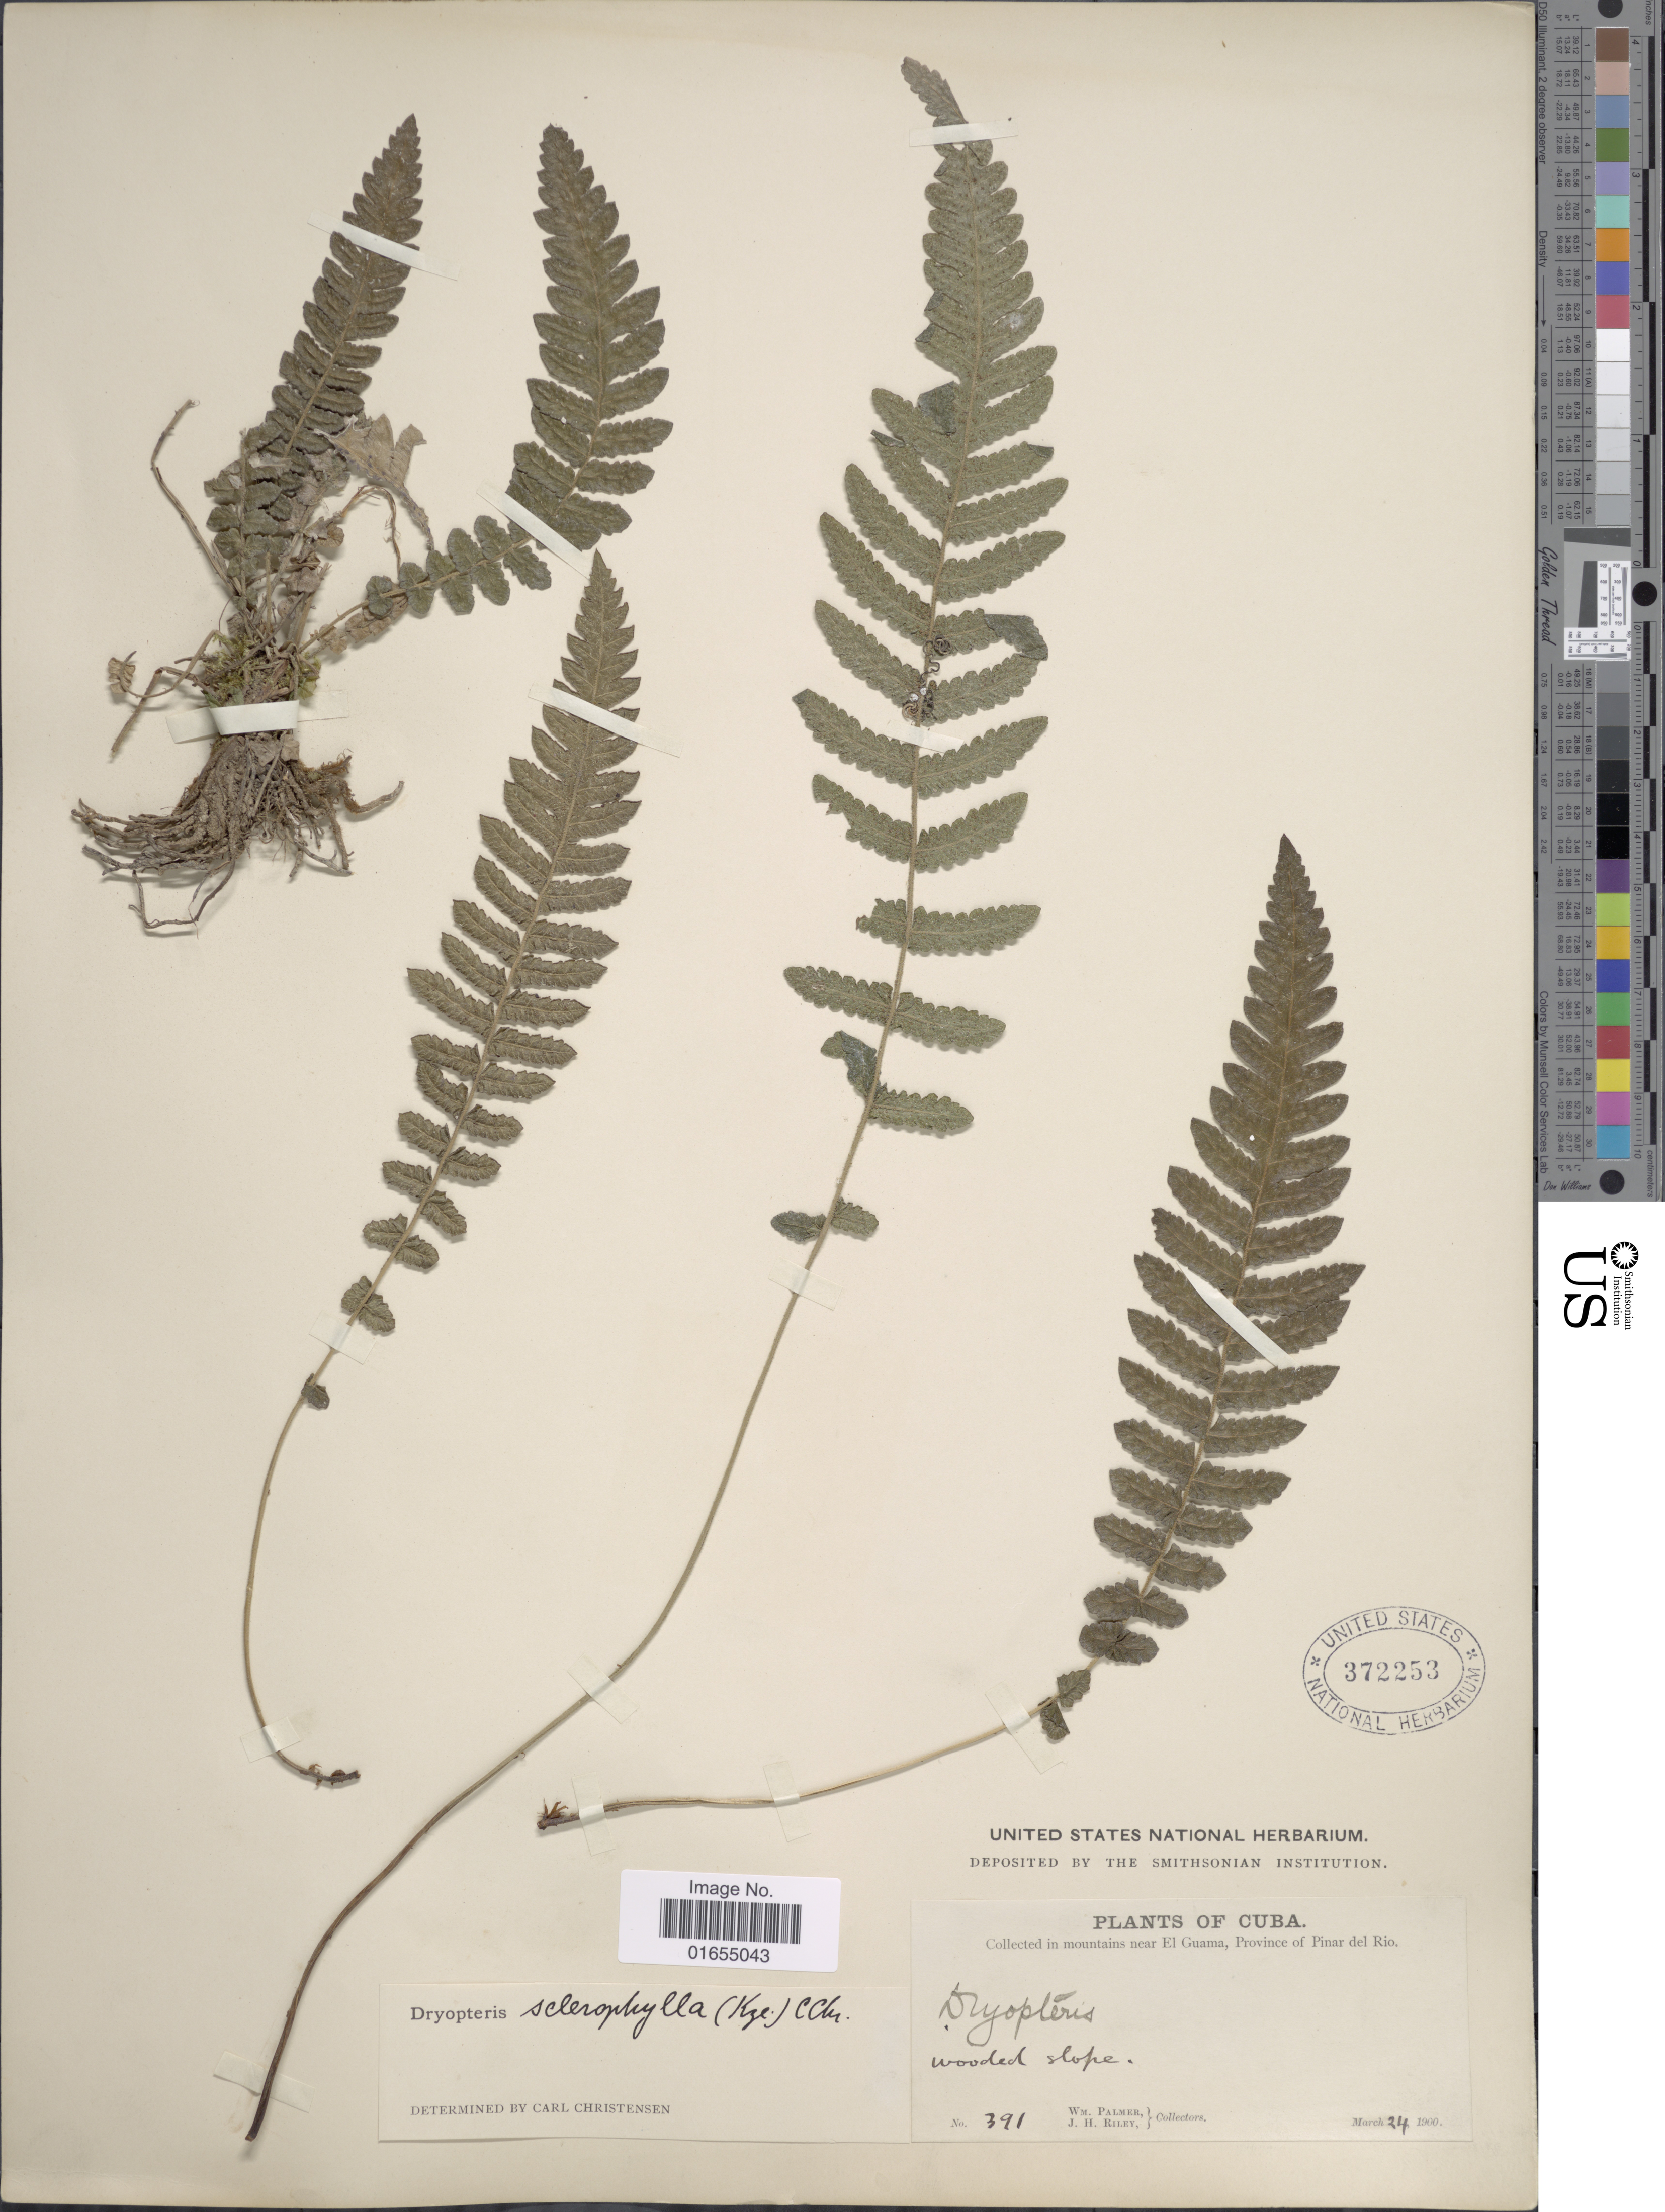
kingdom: Plantae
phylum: Tracheophyta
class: Polypodiopsida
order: Polypodiales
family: Thelypteridaceae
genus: Goniopteris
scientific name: Goniopteris sclerophylla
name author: (Poepp.) C.V. Morton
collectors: W. Palmer & J. H. Riley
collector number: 391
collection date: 1900-03-24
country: Cuba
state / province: Pinar del Río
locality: Mountains near El Guama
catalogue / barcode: US 372253